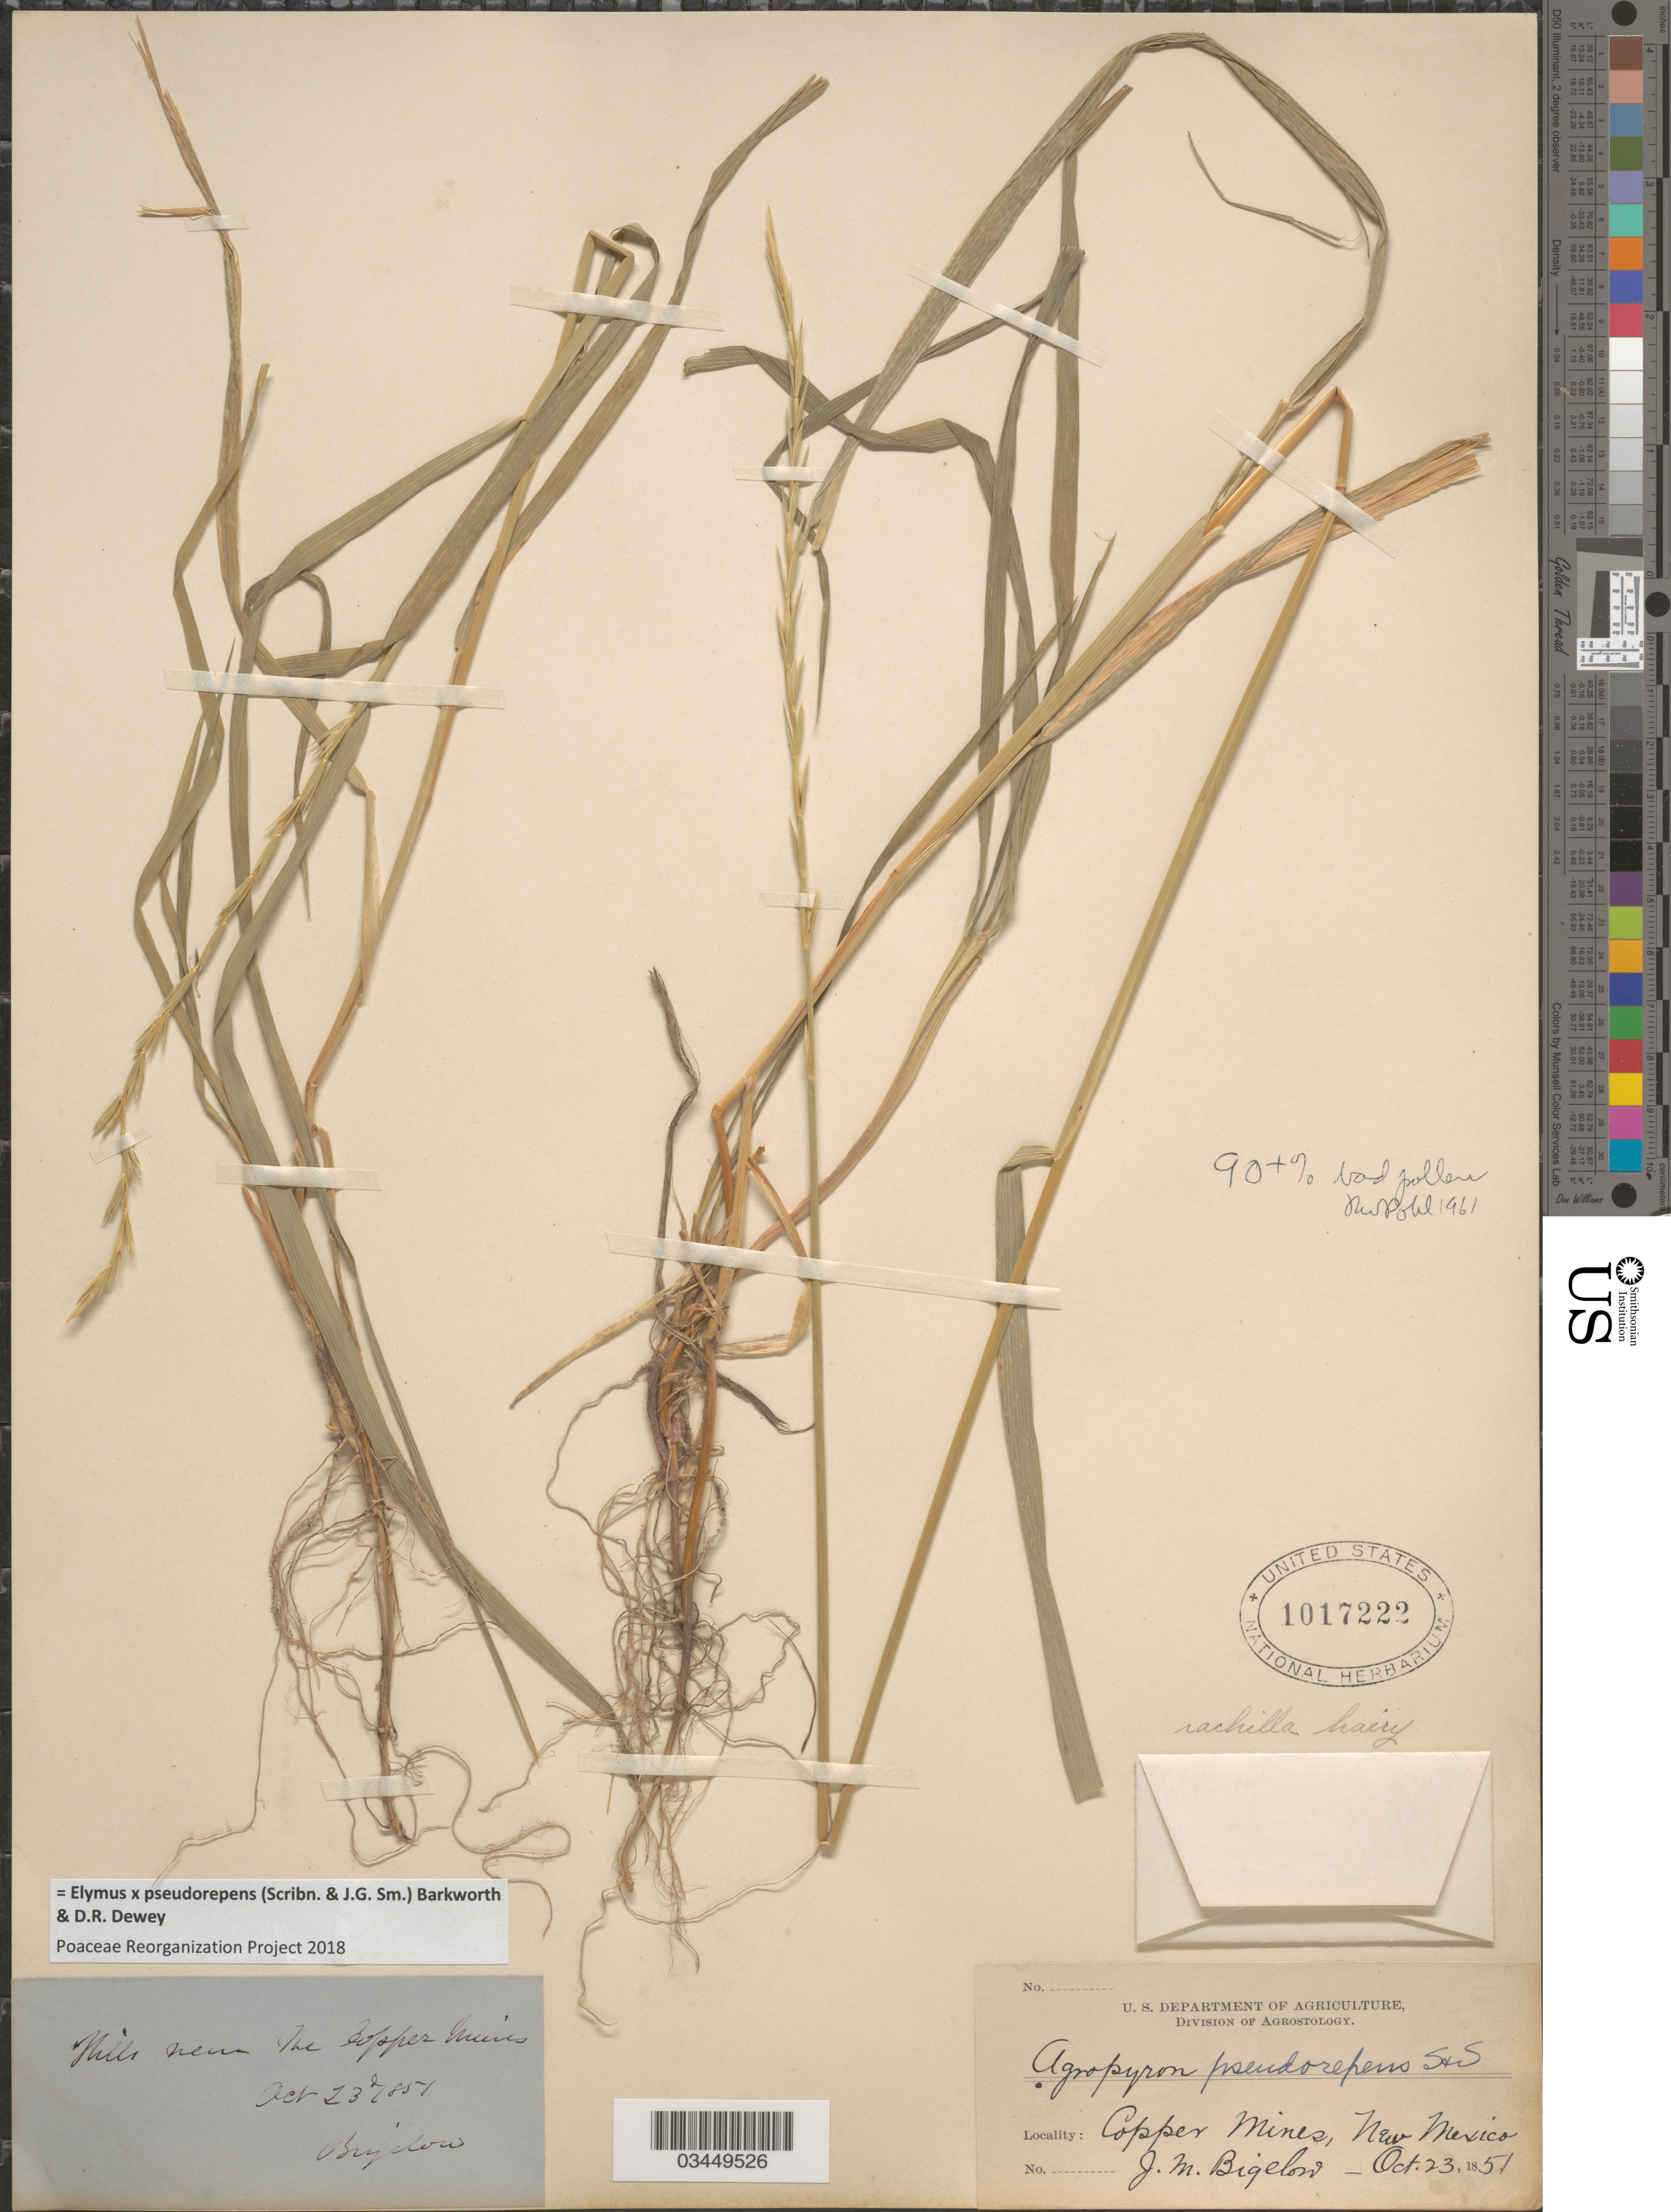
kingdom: Plantae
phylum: Tracheophyta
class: Liliopsida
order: Poales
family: Poaceae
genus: Elymus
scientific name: Elymus x pseudorepens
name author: (Scribn. & J.G. Sm.) Barkworth & Dewey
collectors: J. M. Bigelow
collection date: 1851-10-23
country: United States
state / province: New Mexico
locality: Hills near the Copper Mines.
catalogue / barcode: US 1017222